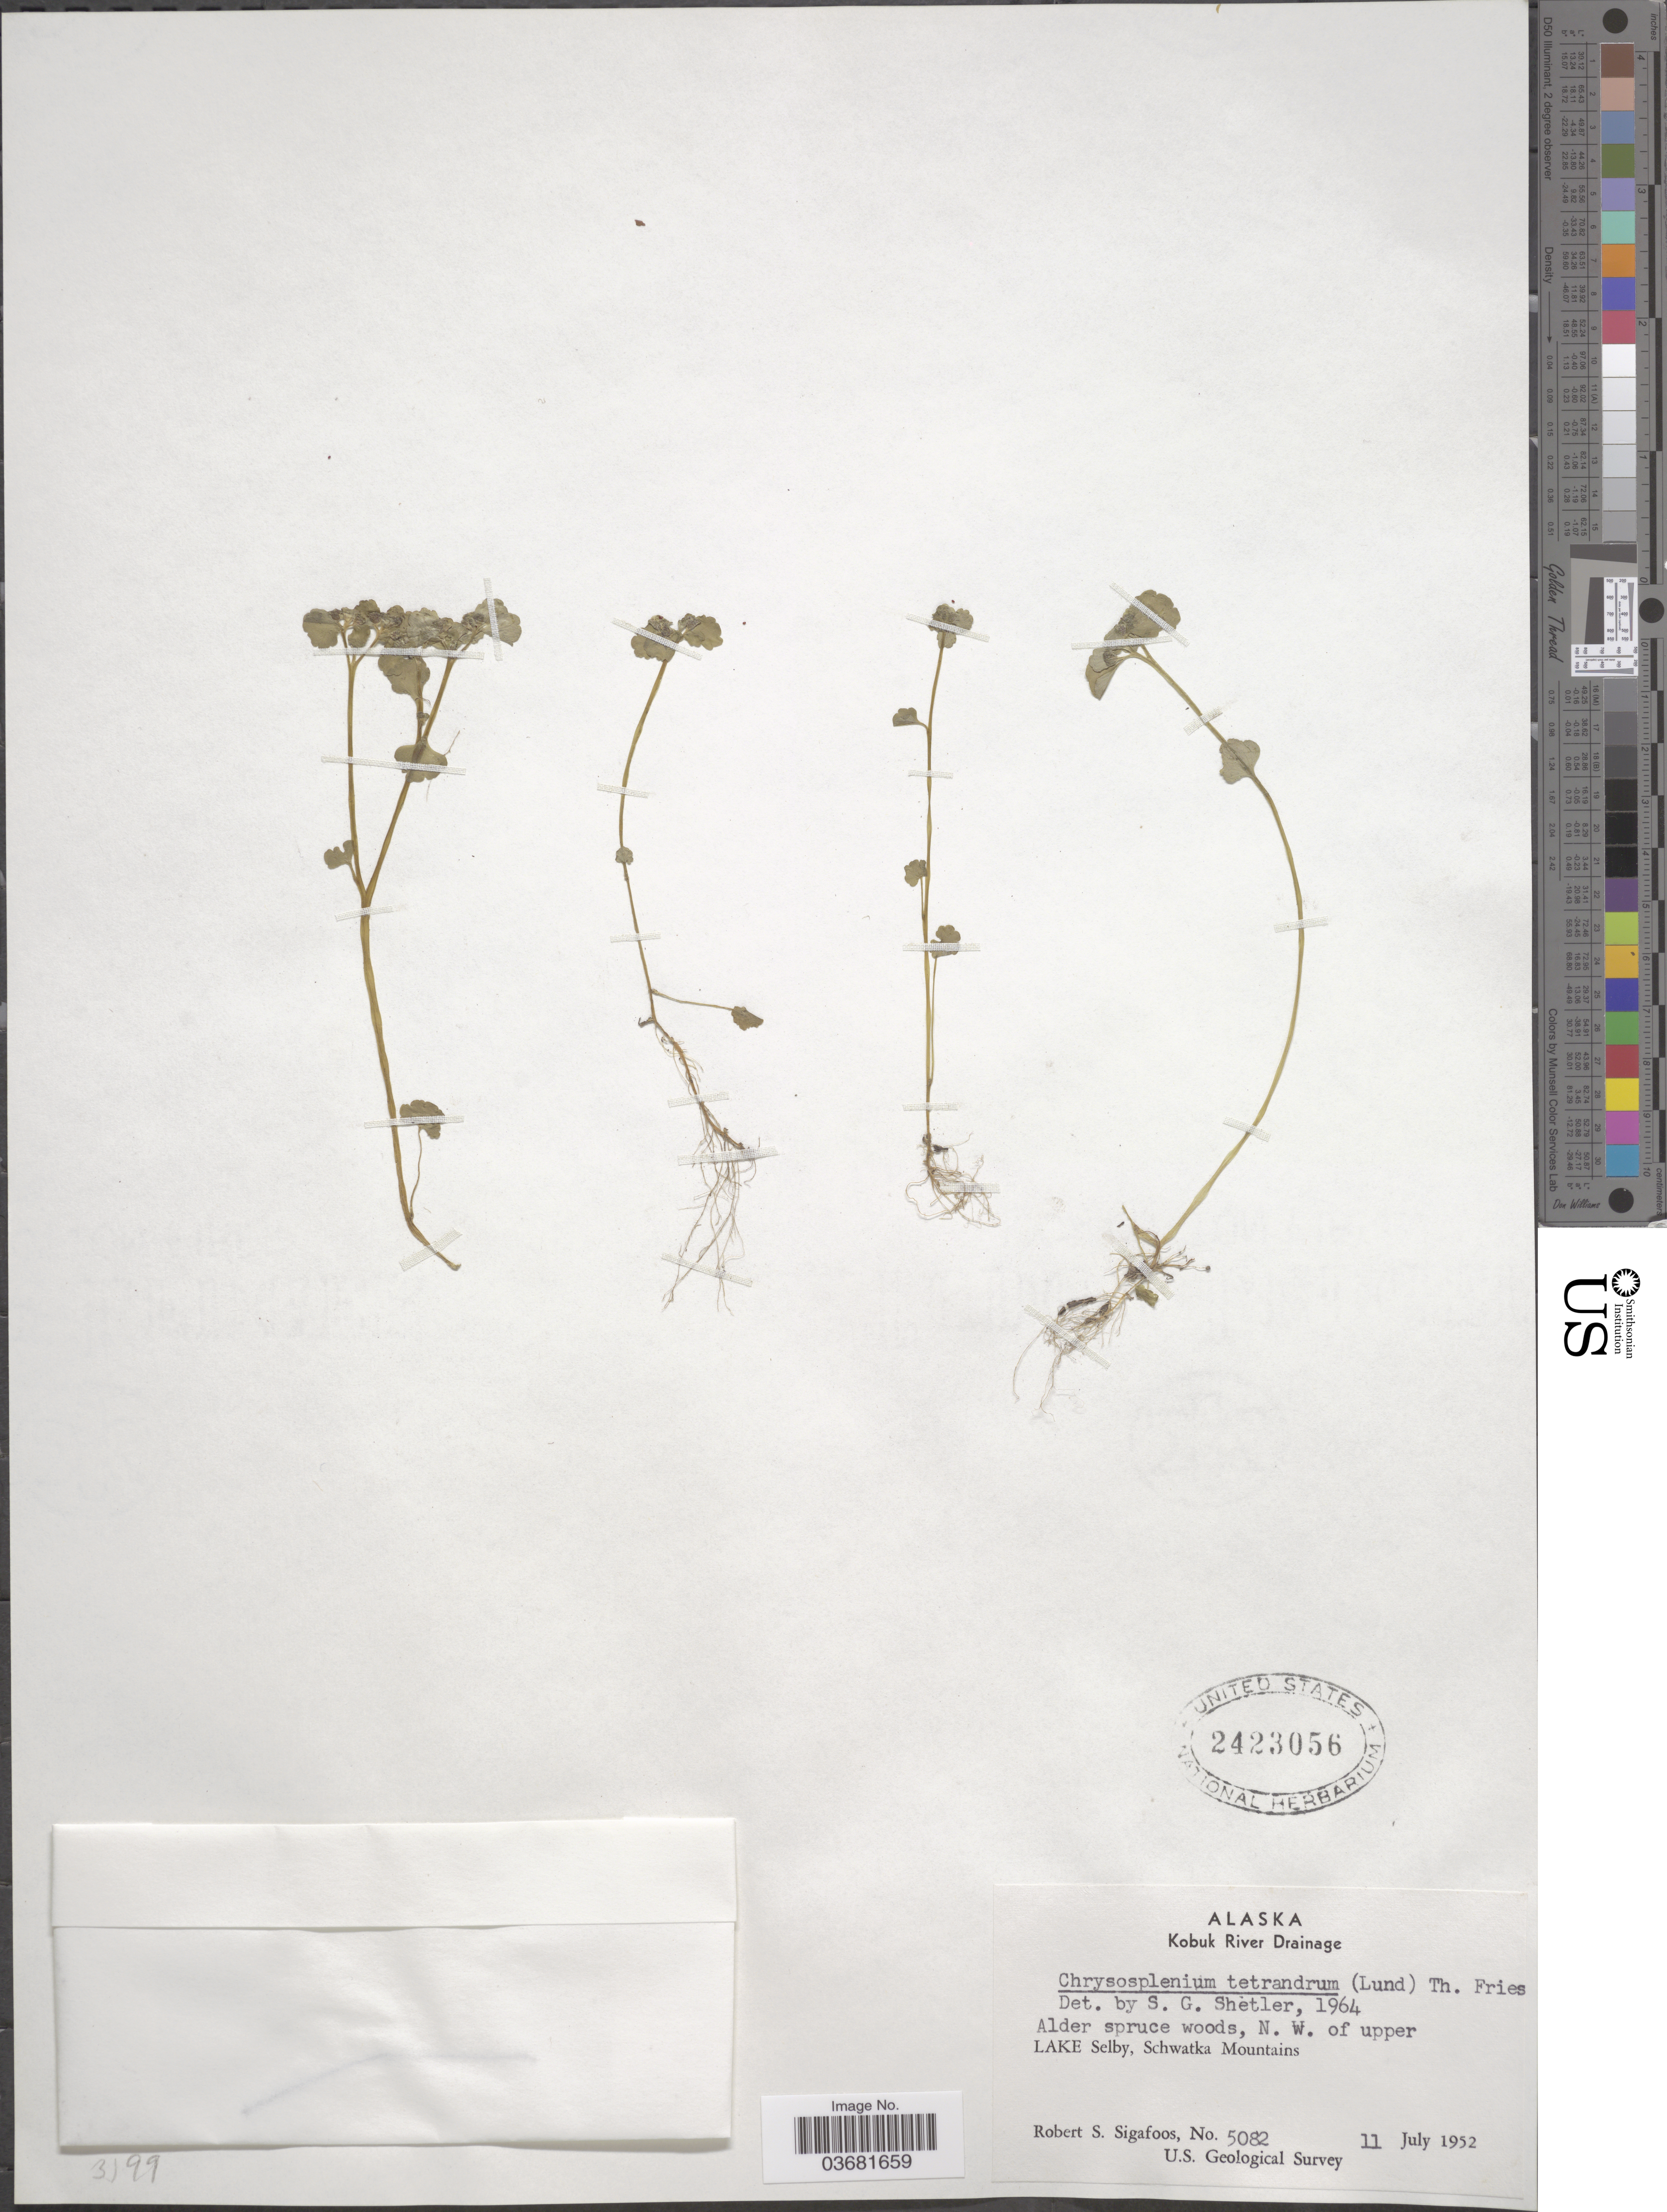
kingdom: Plantae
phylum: Tracheophyta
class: Magnoliopsida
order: Saxifragales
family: Saxifragaceae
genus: Chrysosplenium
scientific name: Chrysosplenium tetrandrum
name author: (N. Lund) Th. Fr.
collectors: R. Sigafoos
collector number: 5082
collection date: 1952-07-11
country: United States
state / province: Alaska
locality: Kobuk River Drainage. Alder spruce woods, N.W. of upper Lake Selby, Schwatka Mountains.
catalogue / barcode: US 2423056